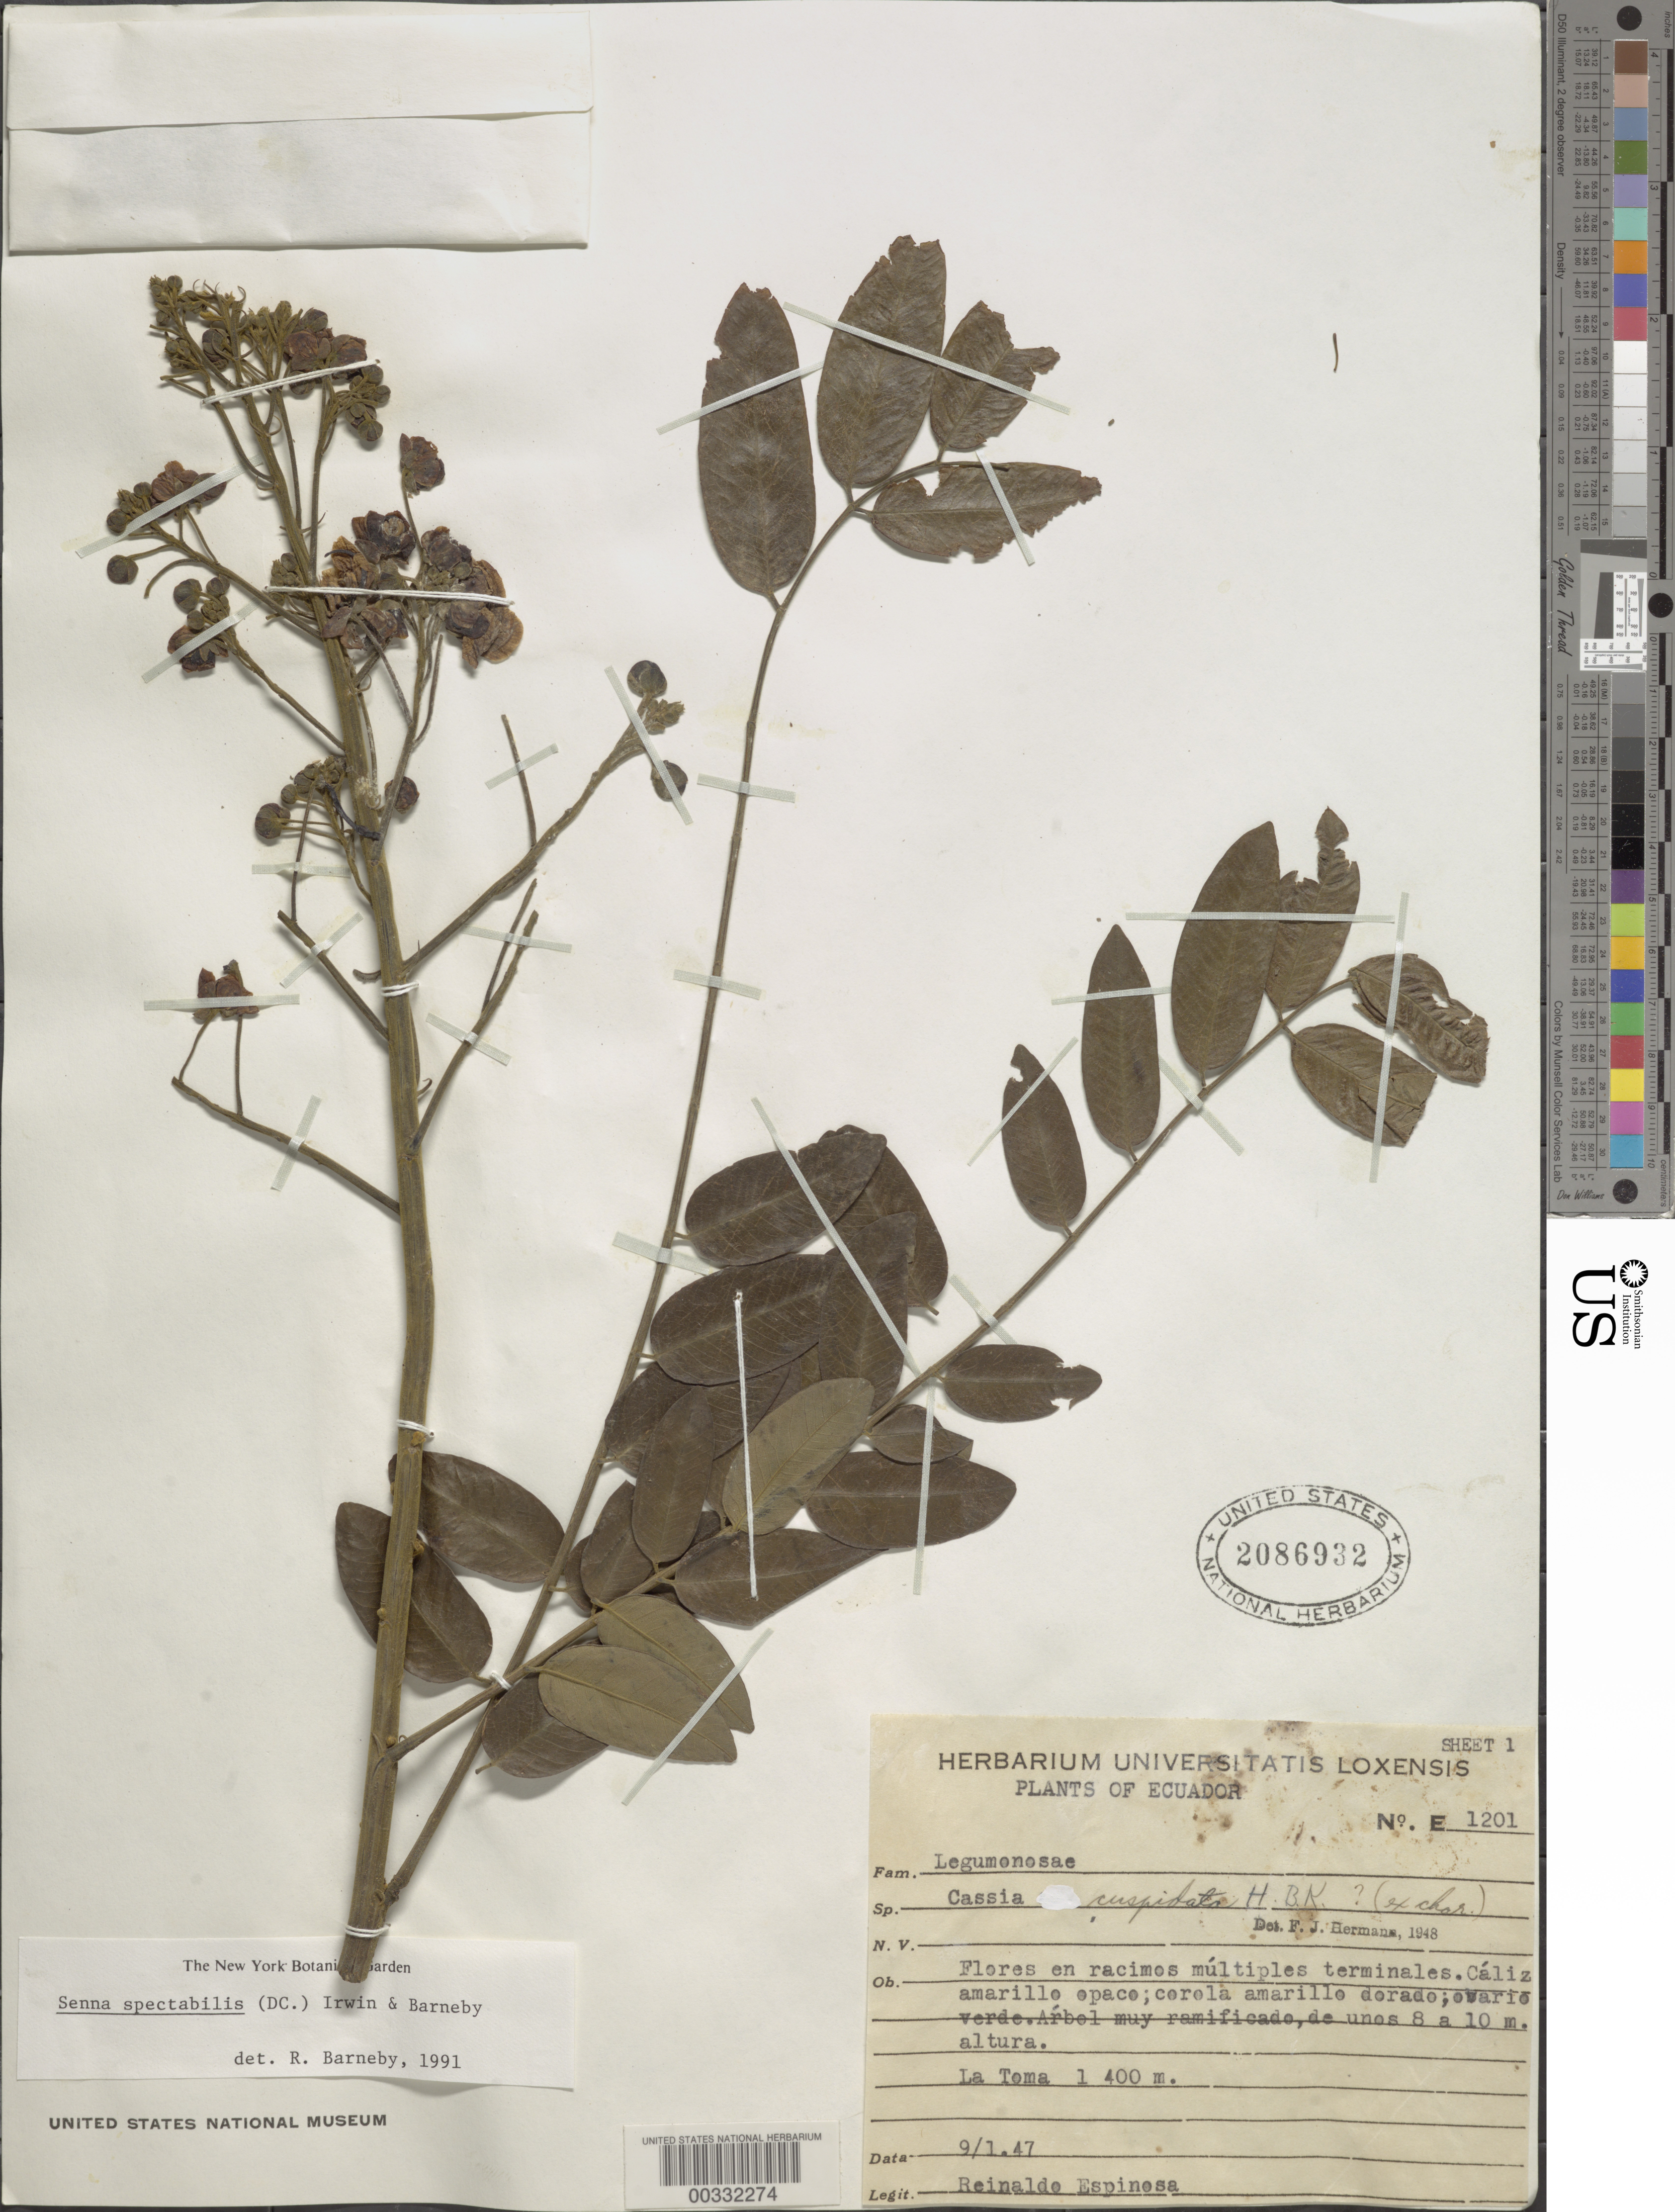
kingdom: Plantae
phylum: Tracheophyta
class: Magnoliopsida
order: Fabales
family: Fabaceae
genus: Senna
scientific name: Senna spectabilis var. spectabilis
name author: (DC.) H.S. Irwin & Barneby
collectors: R. Espinosa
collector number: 1201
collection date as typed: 09 Jan 1947 or 01 Sep 1947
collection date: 1947-01-09 or 1947-09-01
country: Ecuador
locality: La Toma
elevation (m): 1400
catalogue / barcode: US 2086932